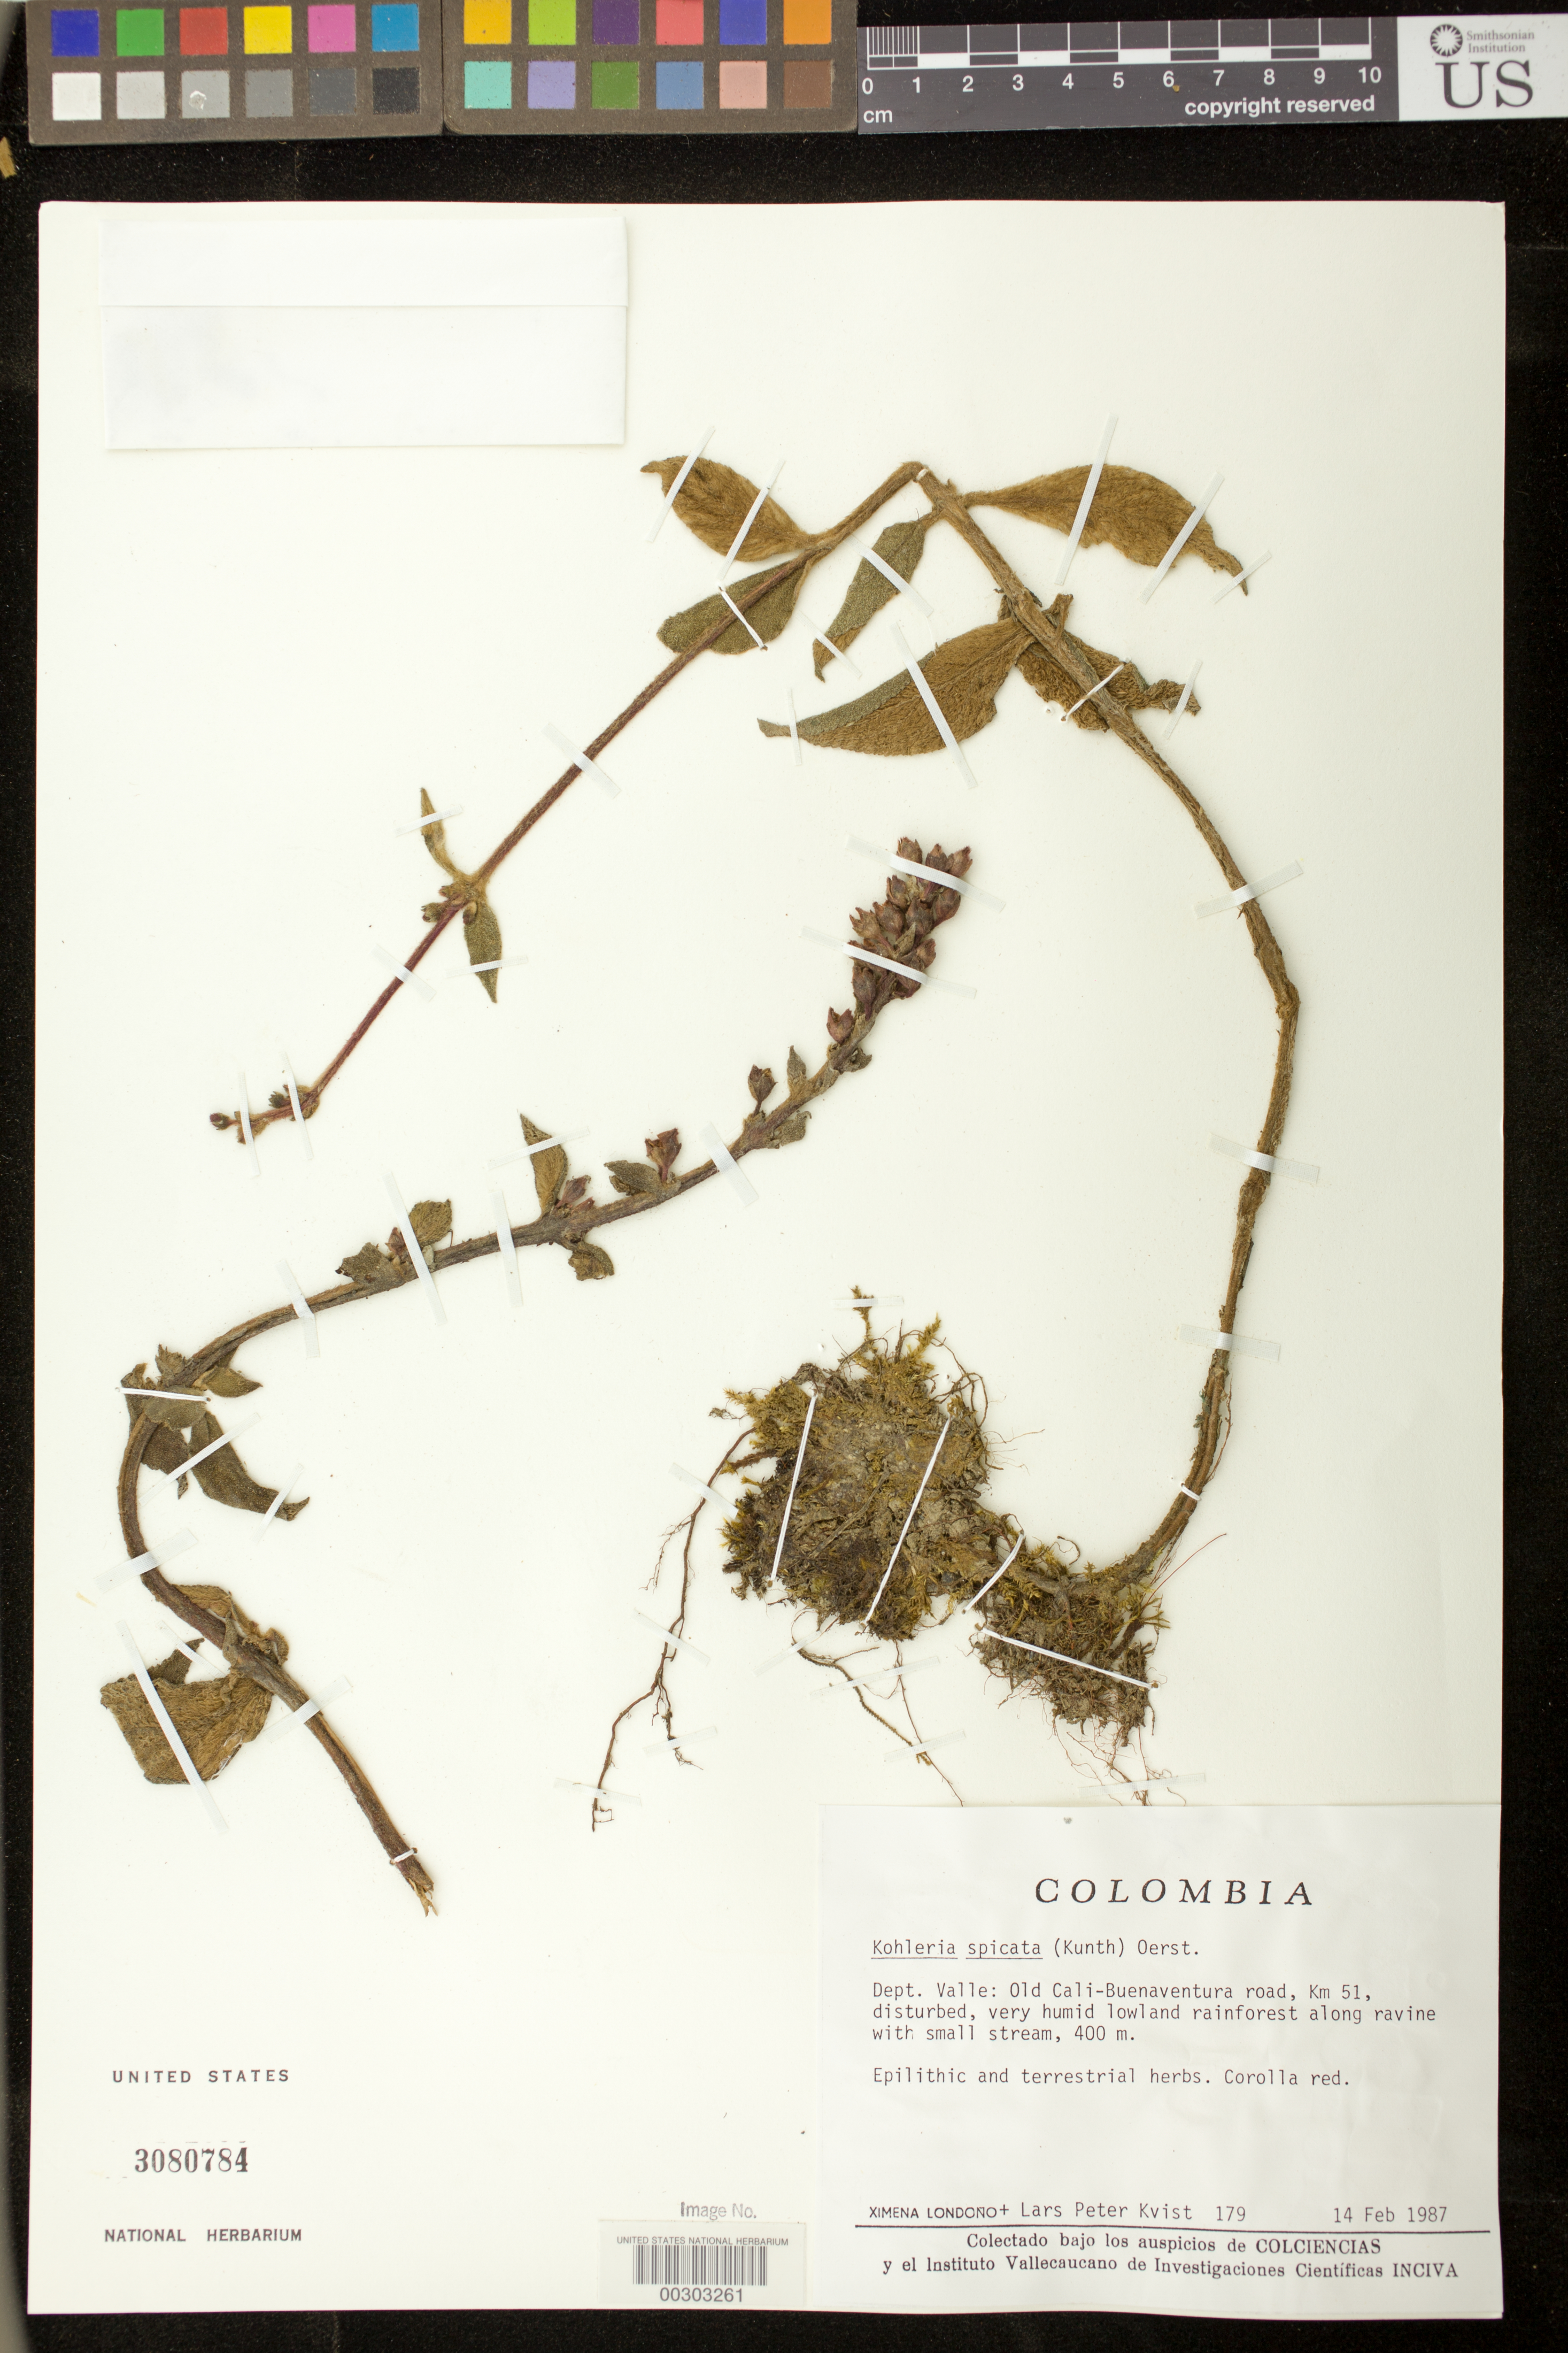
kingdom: Plantae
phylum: Tracheophyta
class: Magnoliopsida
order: Lamiales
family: Gesneriaceae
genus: Kohleria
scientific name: Kohleria spicata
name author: (Kunth) Oerst.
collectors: X. Londoño & L. P. Kvist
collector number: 179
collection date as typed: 14 Feb 1987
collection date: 1987-02-14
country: Colombia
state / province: Valle del Cauca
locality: Old Cali-Buenaventura road, km 51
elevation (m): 400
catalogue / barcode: US 3080784